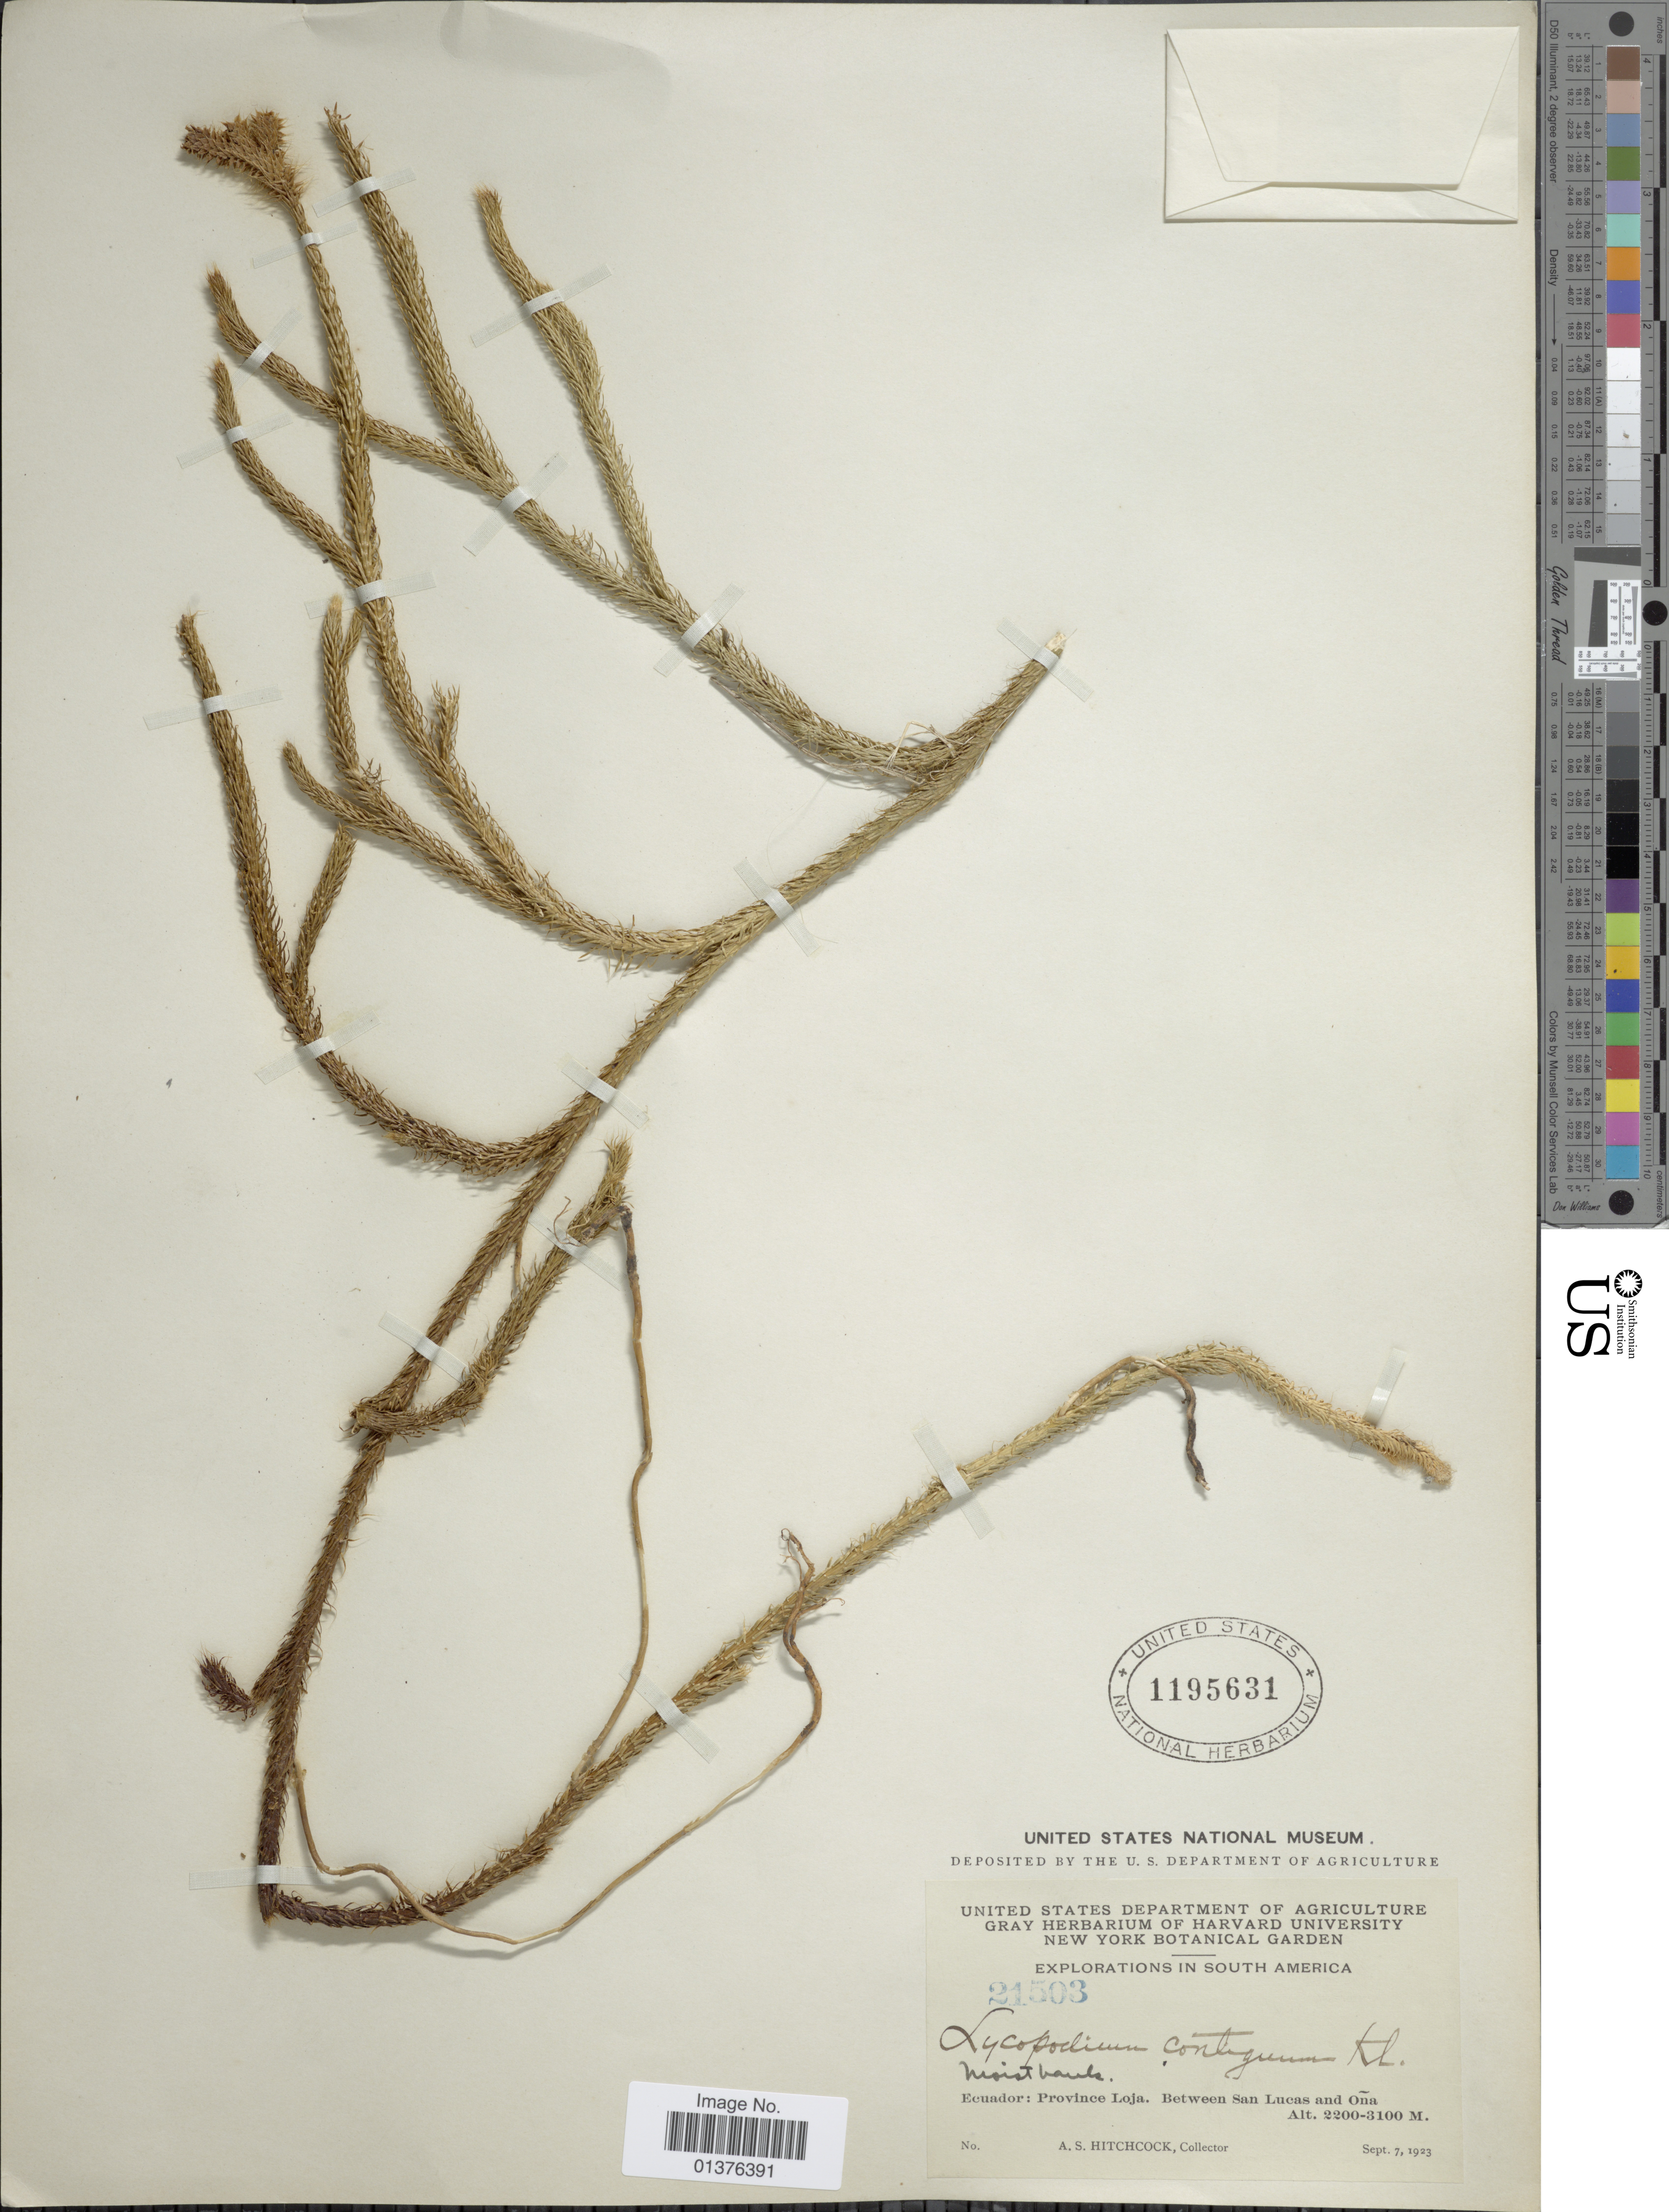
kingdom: Plantae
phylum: Tracheophyta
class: Lycopodiopsida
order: Lycopodiales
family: Lycopodiaceae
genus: Lycopodium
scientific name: Lycopodium clavatum subsp. contiguum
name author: (Klotzsch) B. Øllg.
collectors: A. S. Hitchcock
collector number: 21503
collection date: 1923-09-07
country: Ecuador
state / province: Loja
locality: Between San Lucas and Oña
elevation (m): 2200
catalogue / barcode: US 1195631